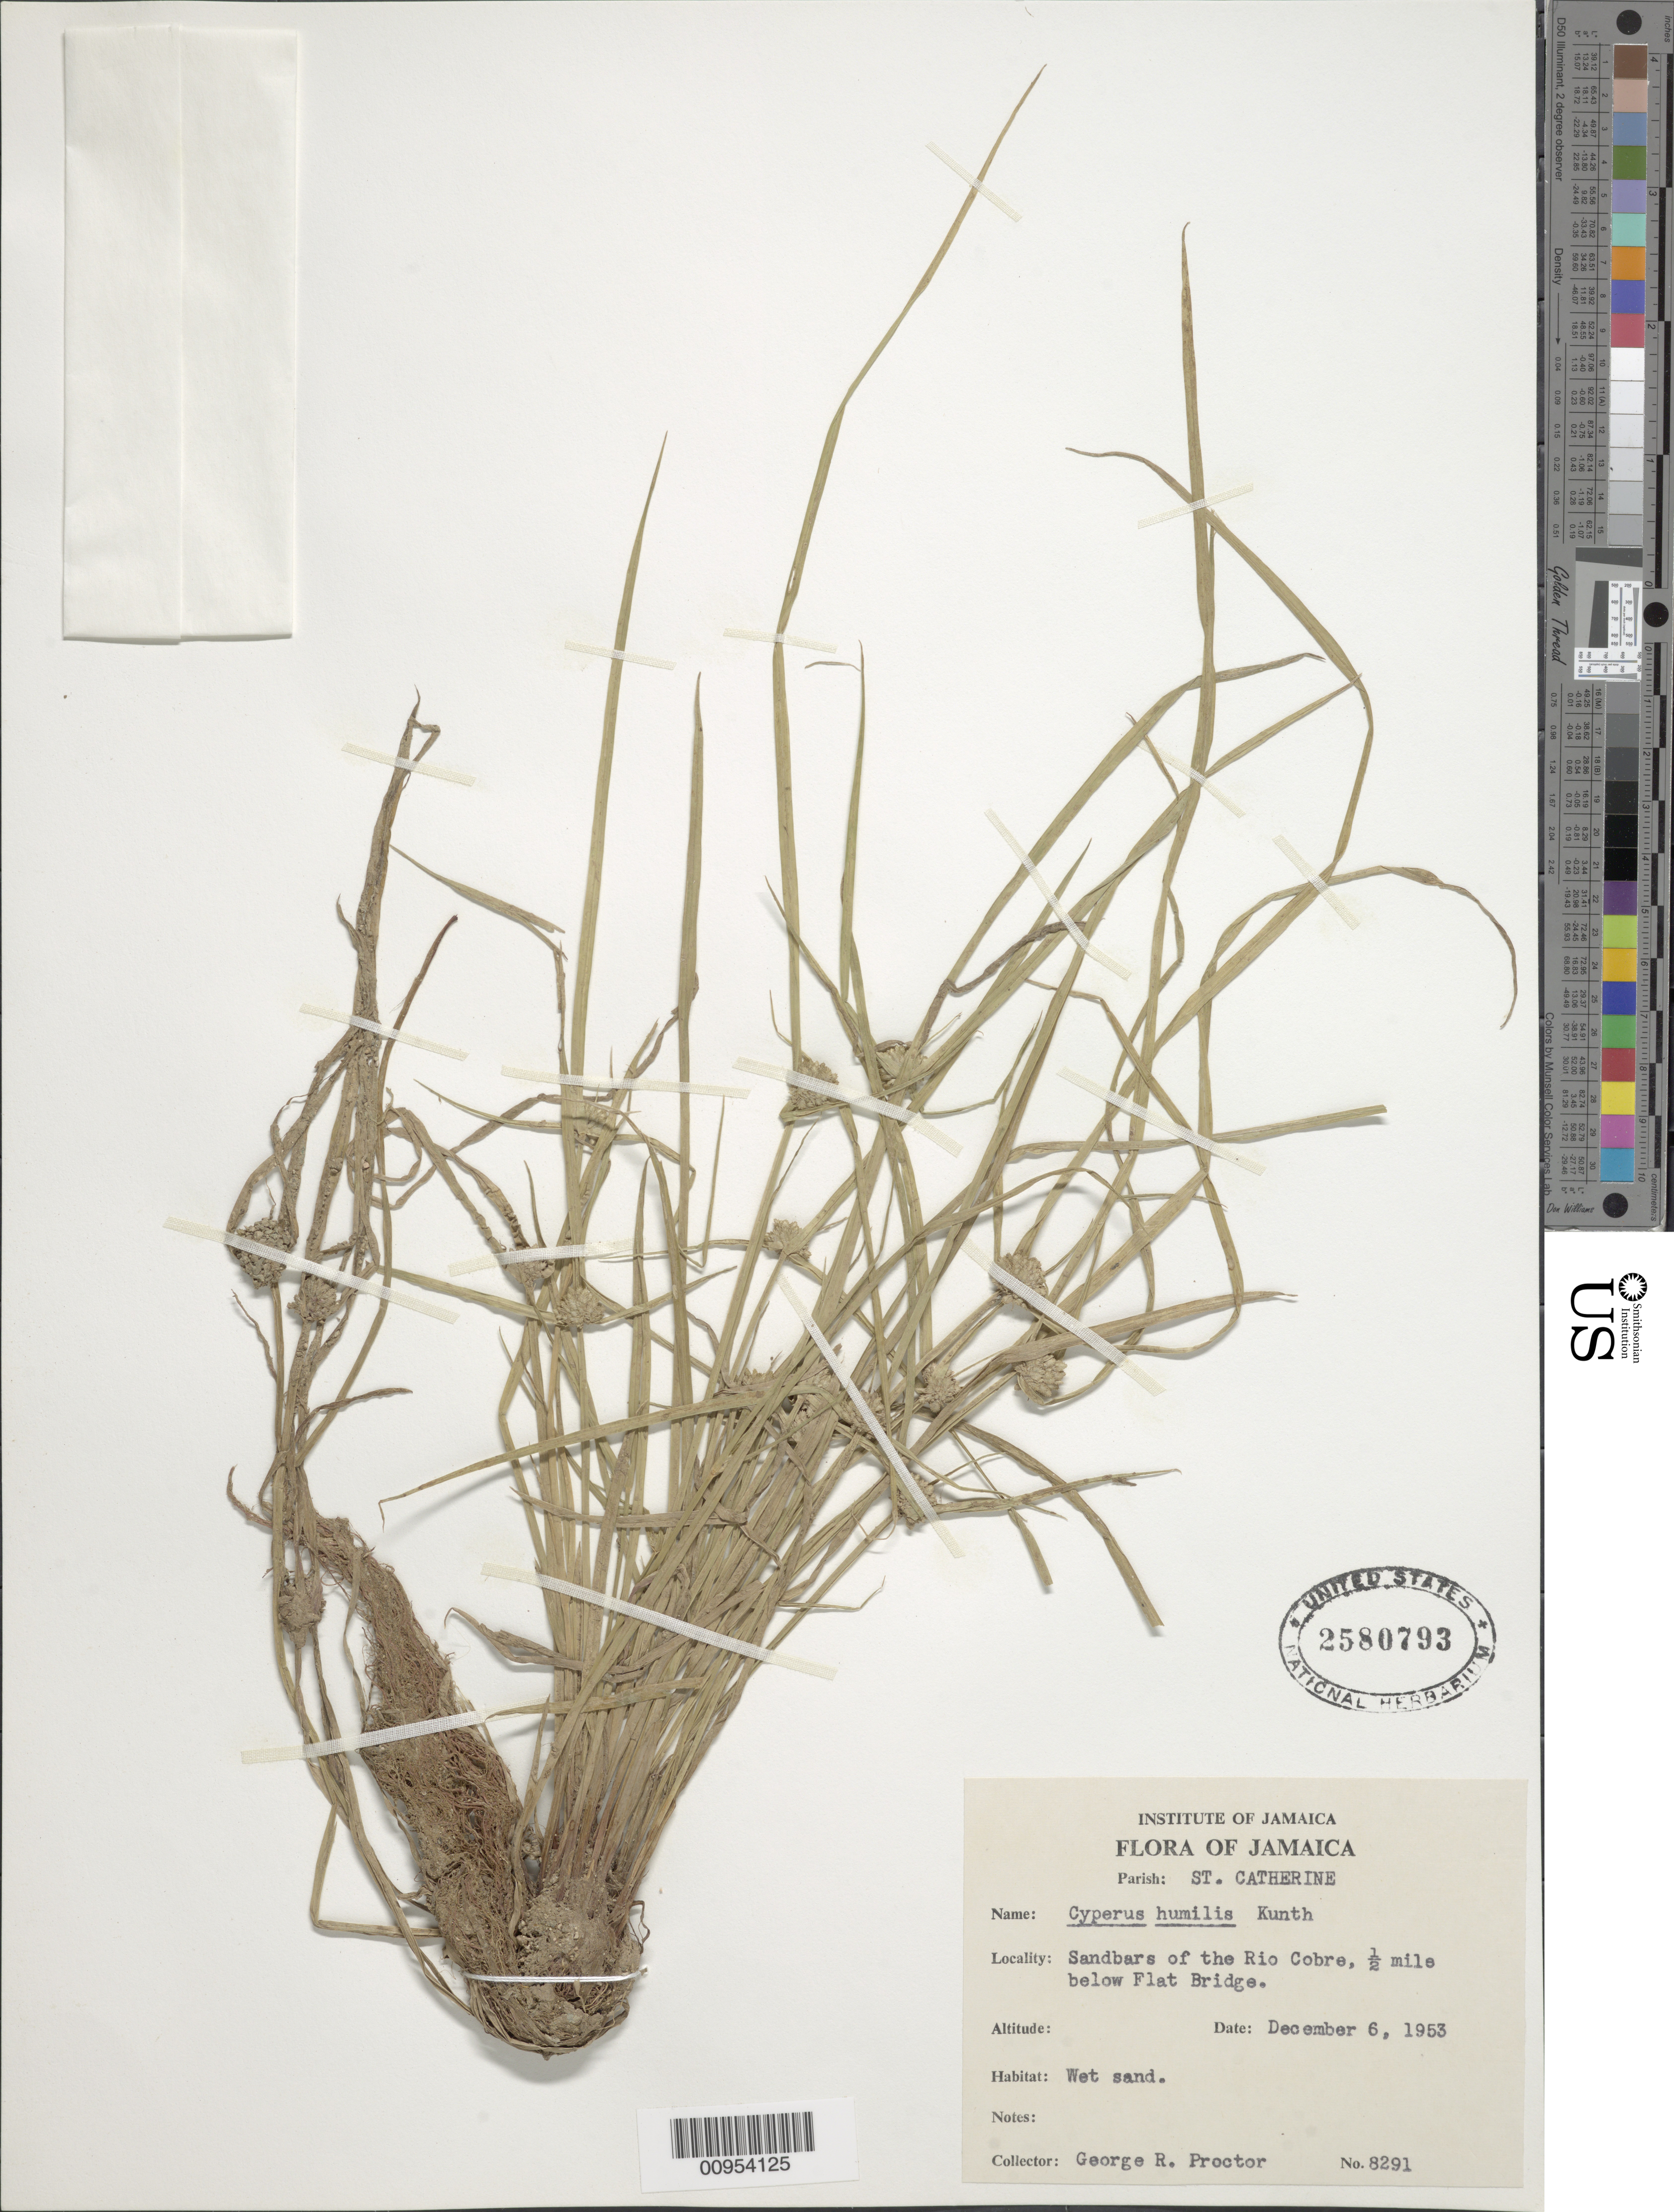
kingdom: Plantae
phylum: Tracheophyta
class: Liliopsida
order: Poales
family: Cyperaceae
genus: Cyperus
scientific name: Cyperus humilis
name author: Kunth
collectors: G. R. Proctor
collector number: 8291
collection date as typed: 06 Dec 1953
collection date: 1953-12-06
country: Jamaica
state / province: Saint Catherine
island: Jamaica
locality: Sandbars of the Rio Cobre, 1/2 mile below Flat Bridge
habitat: Wet sand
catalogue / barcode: US 2580793